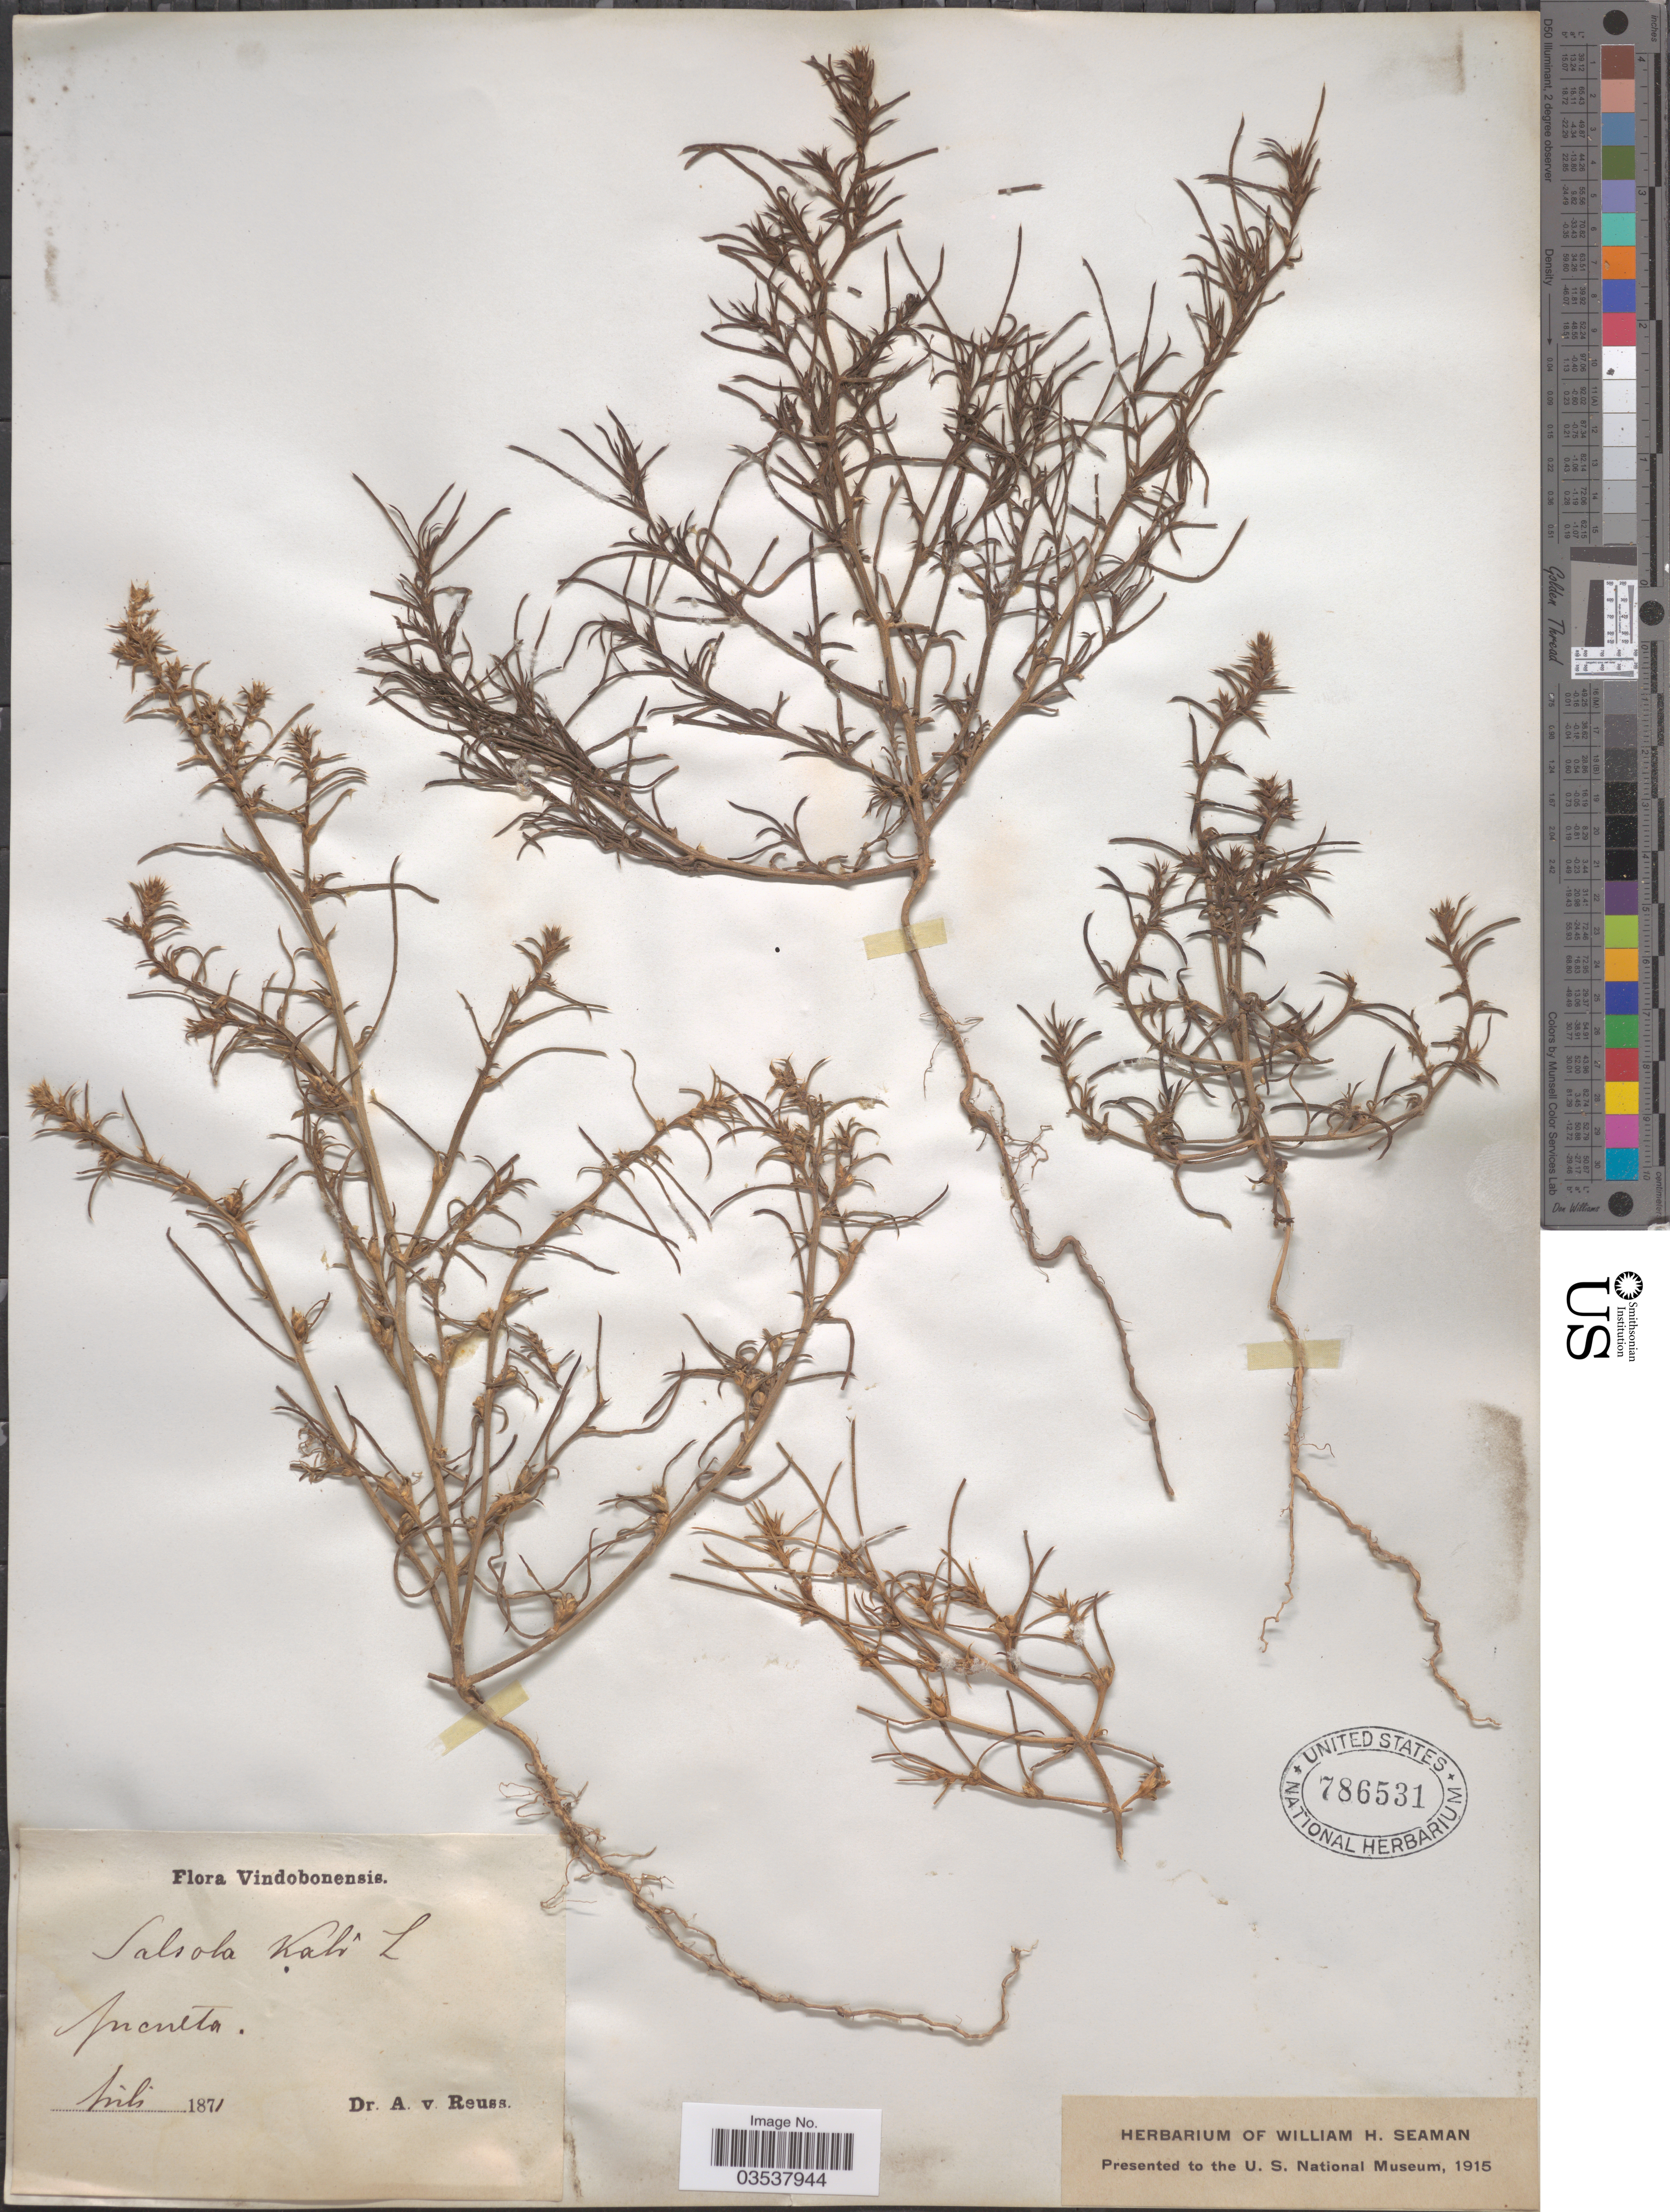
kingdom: Plantae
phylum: Tracheophyta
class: Magnoliopsida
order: Caryophyllales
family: Amaranthaceae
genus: Salsola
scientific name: Salsola kali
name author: L.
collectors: A. Reuss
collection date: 1871-07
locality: In culta.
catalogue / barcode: US 786531